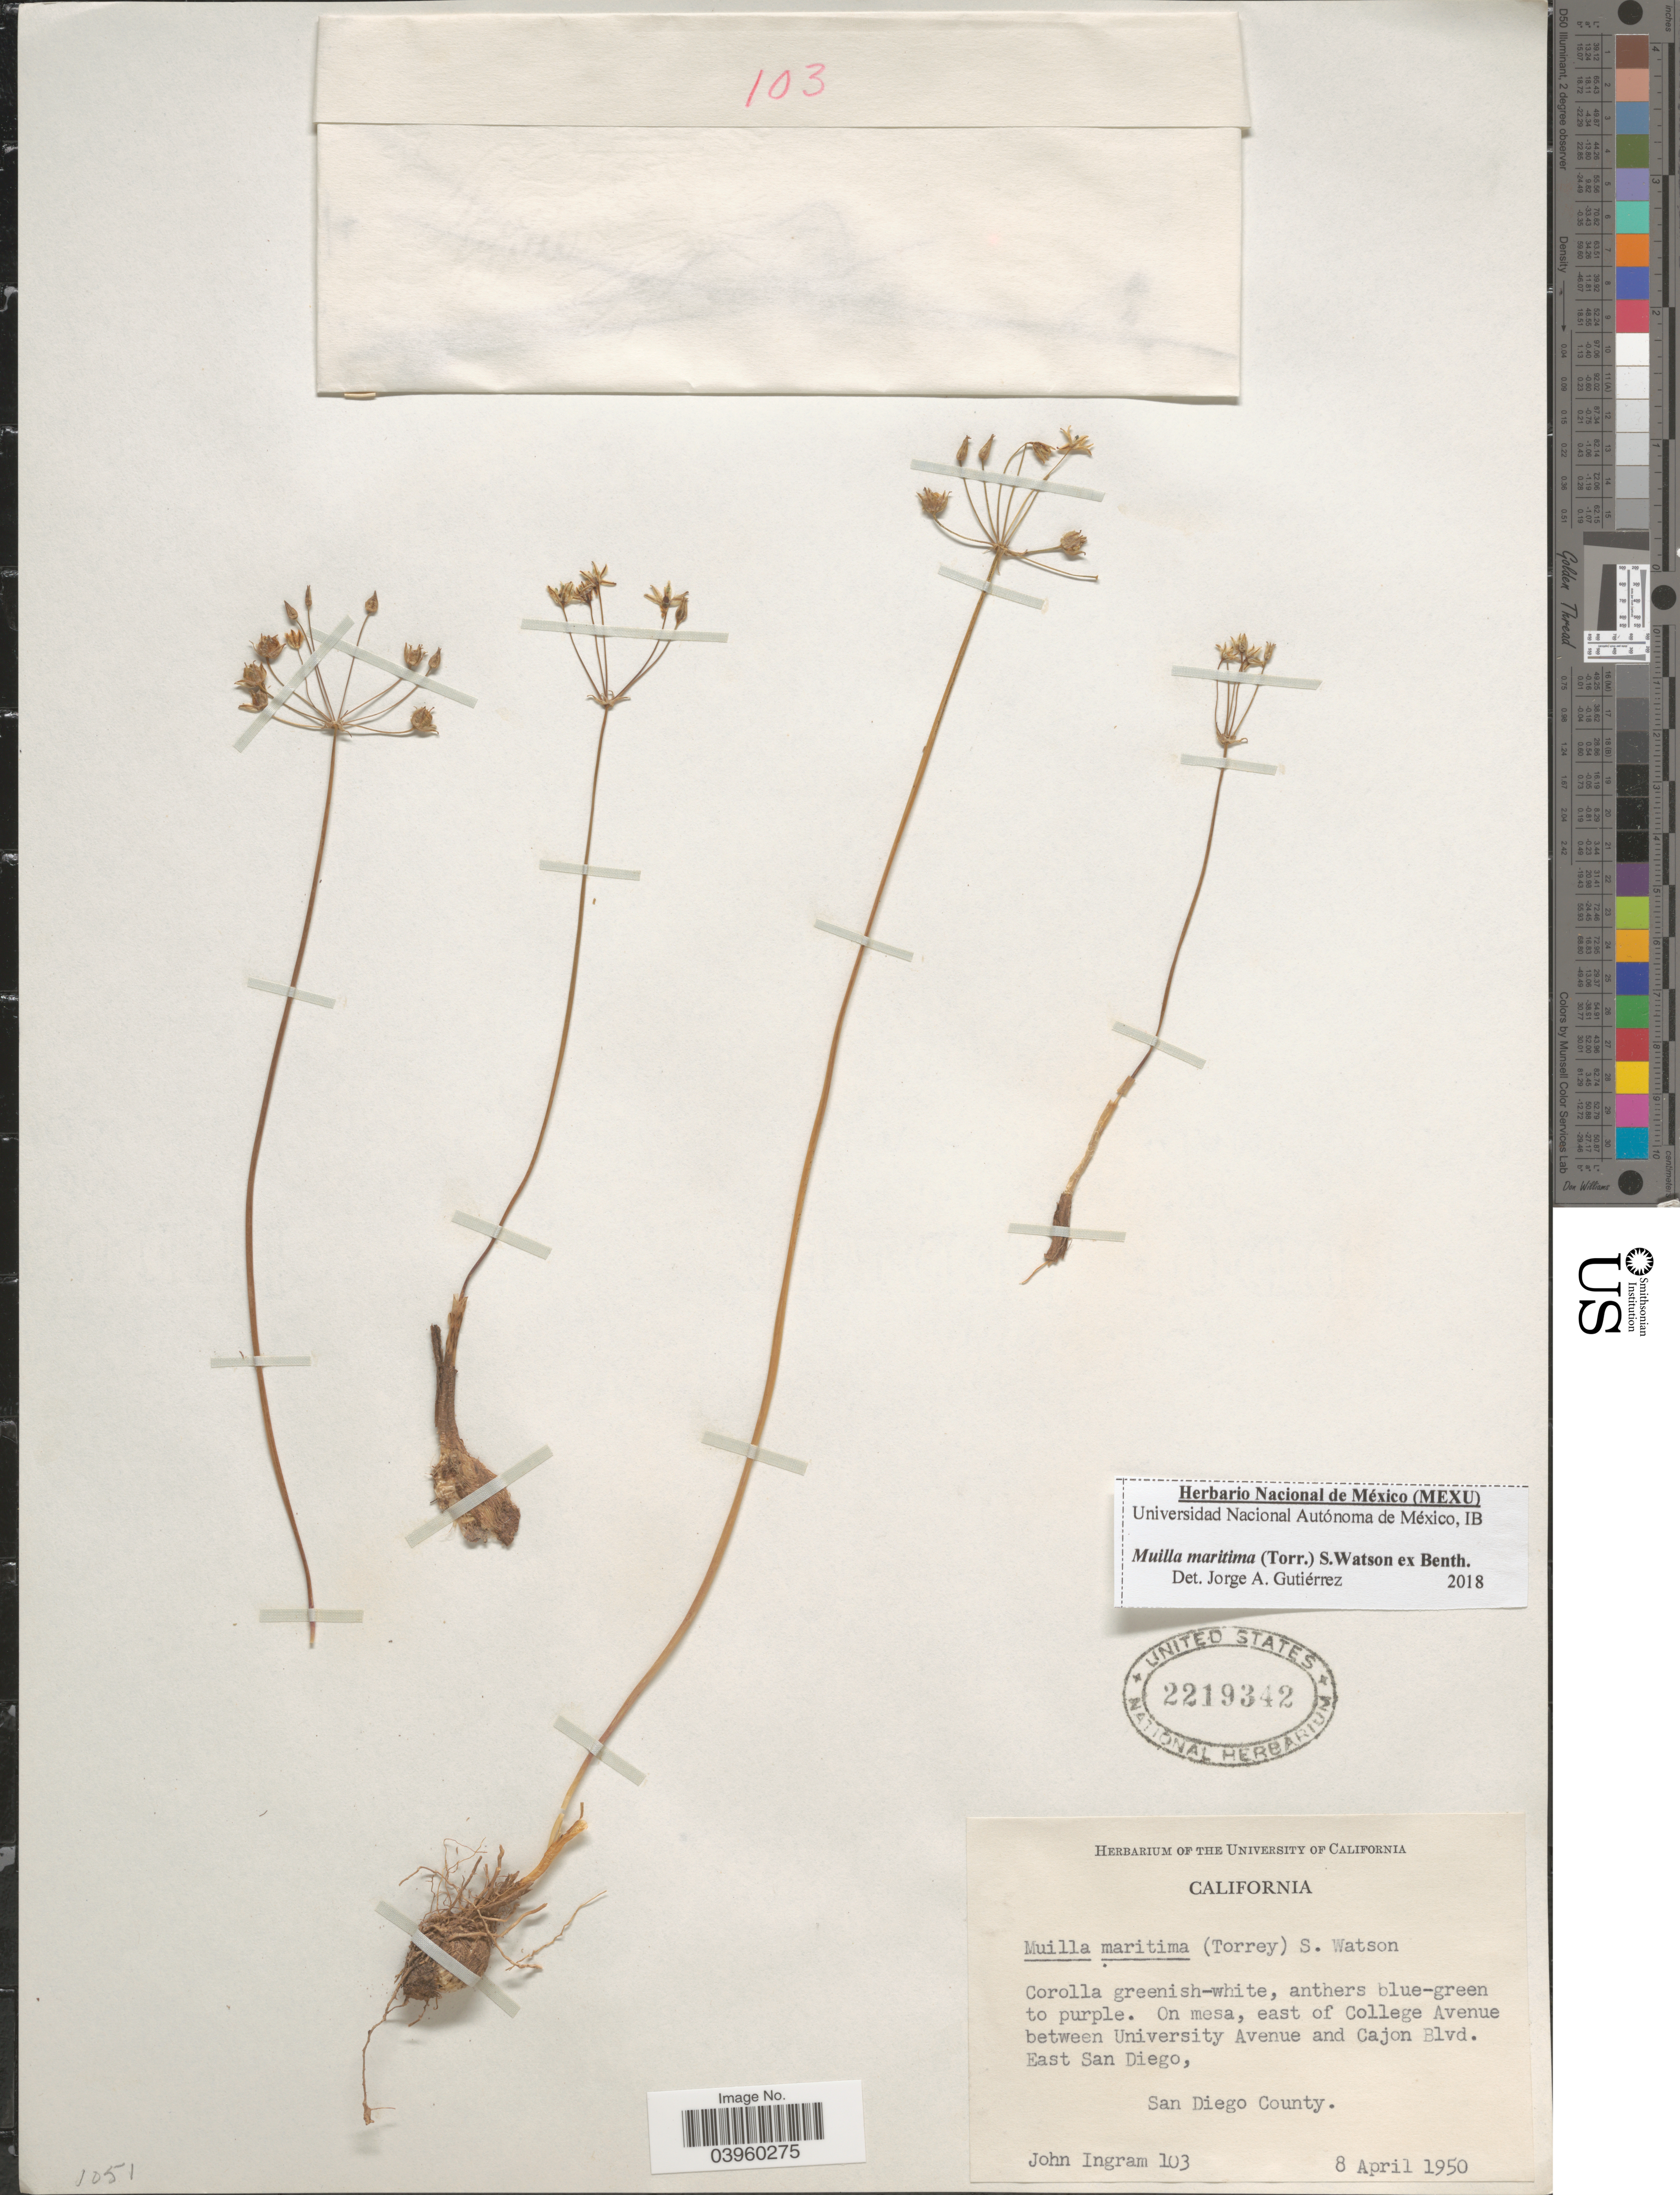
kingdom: Plantae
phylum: Tracheophyta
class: Liliopsida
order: Asparagales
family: Asparagaceae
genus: Muilla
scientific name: Muilla maritima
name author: (Torr.) S. Watson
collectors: J. W. Ingram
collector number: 103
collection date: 1950-04-08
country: United States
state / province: California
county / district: San Diego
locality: On mesa, east of College Avenue between University Avenue and Cajon Blvd. East San Diego, San Diego County.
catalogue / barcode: US 2219342